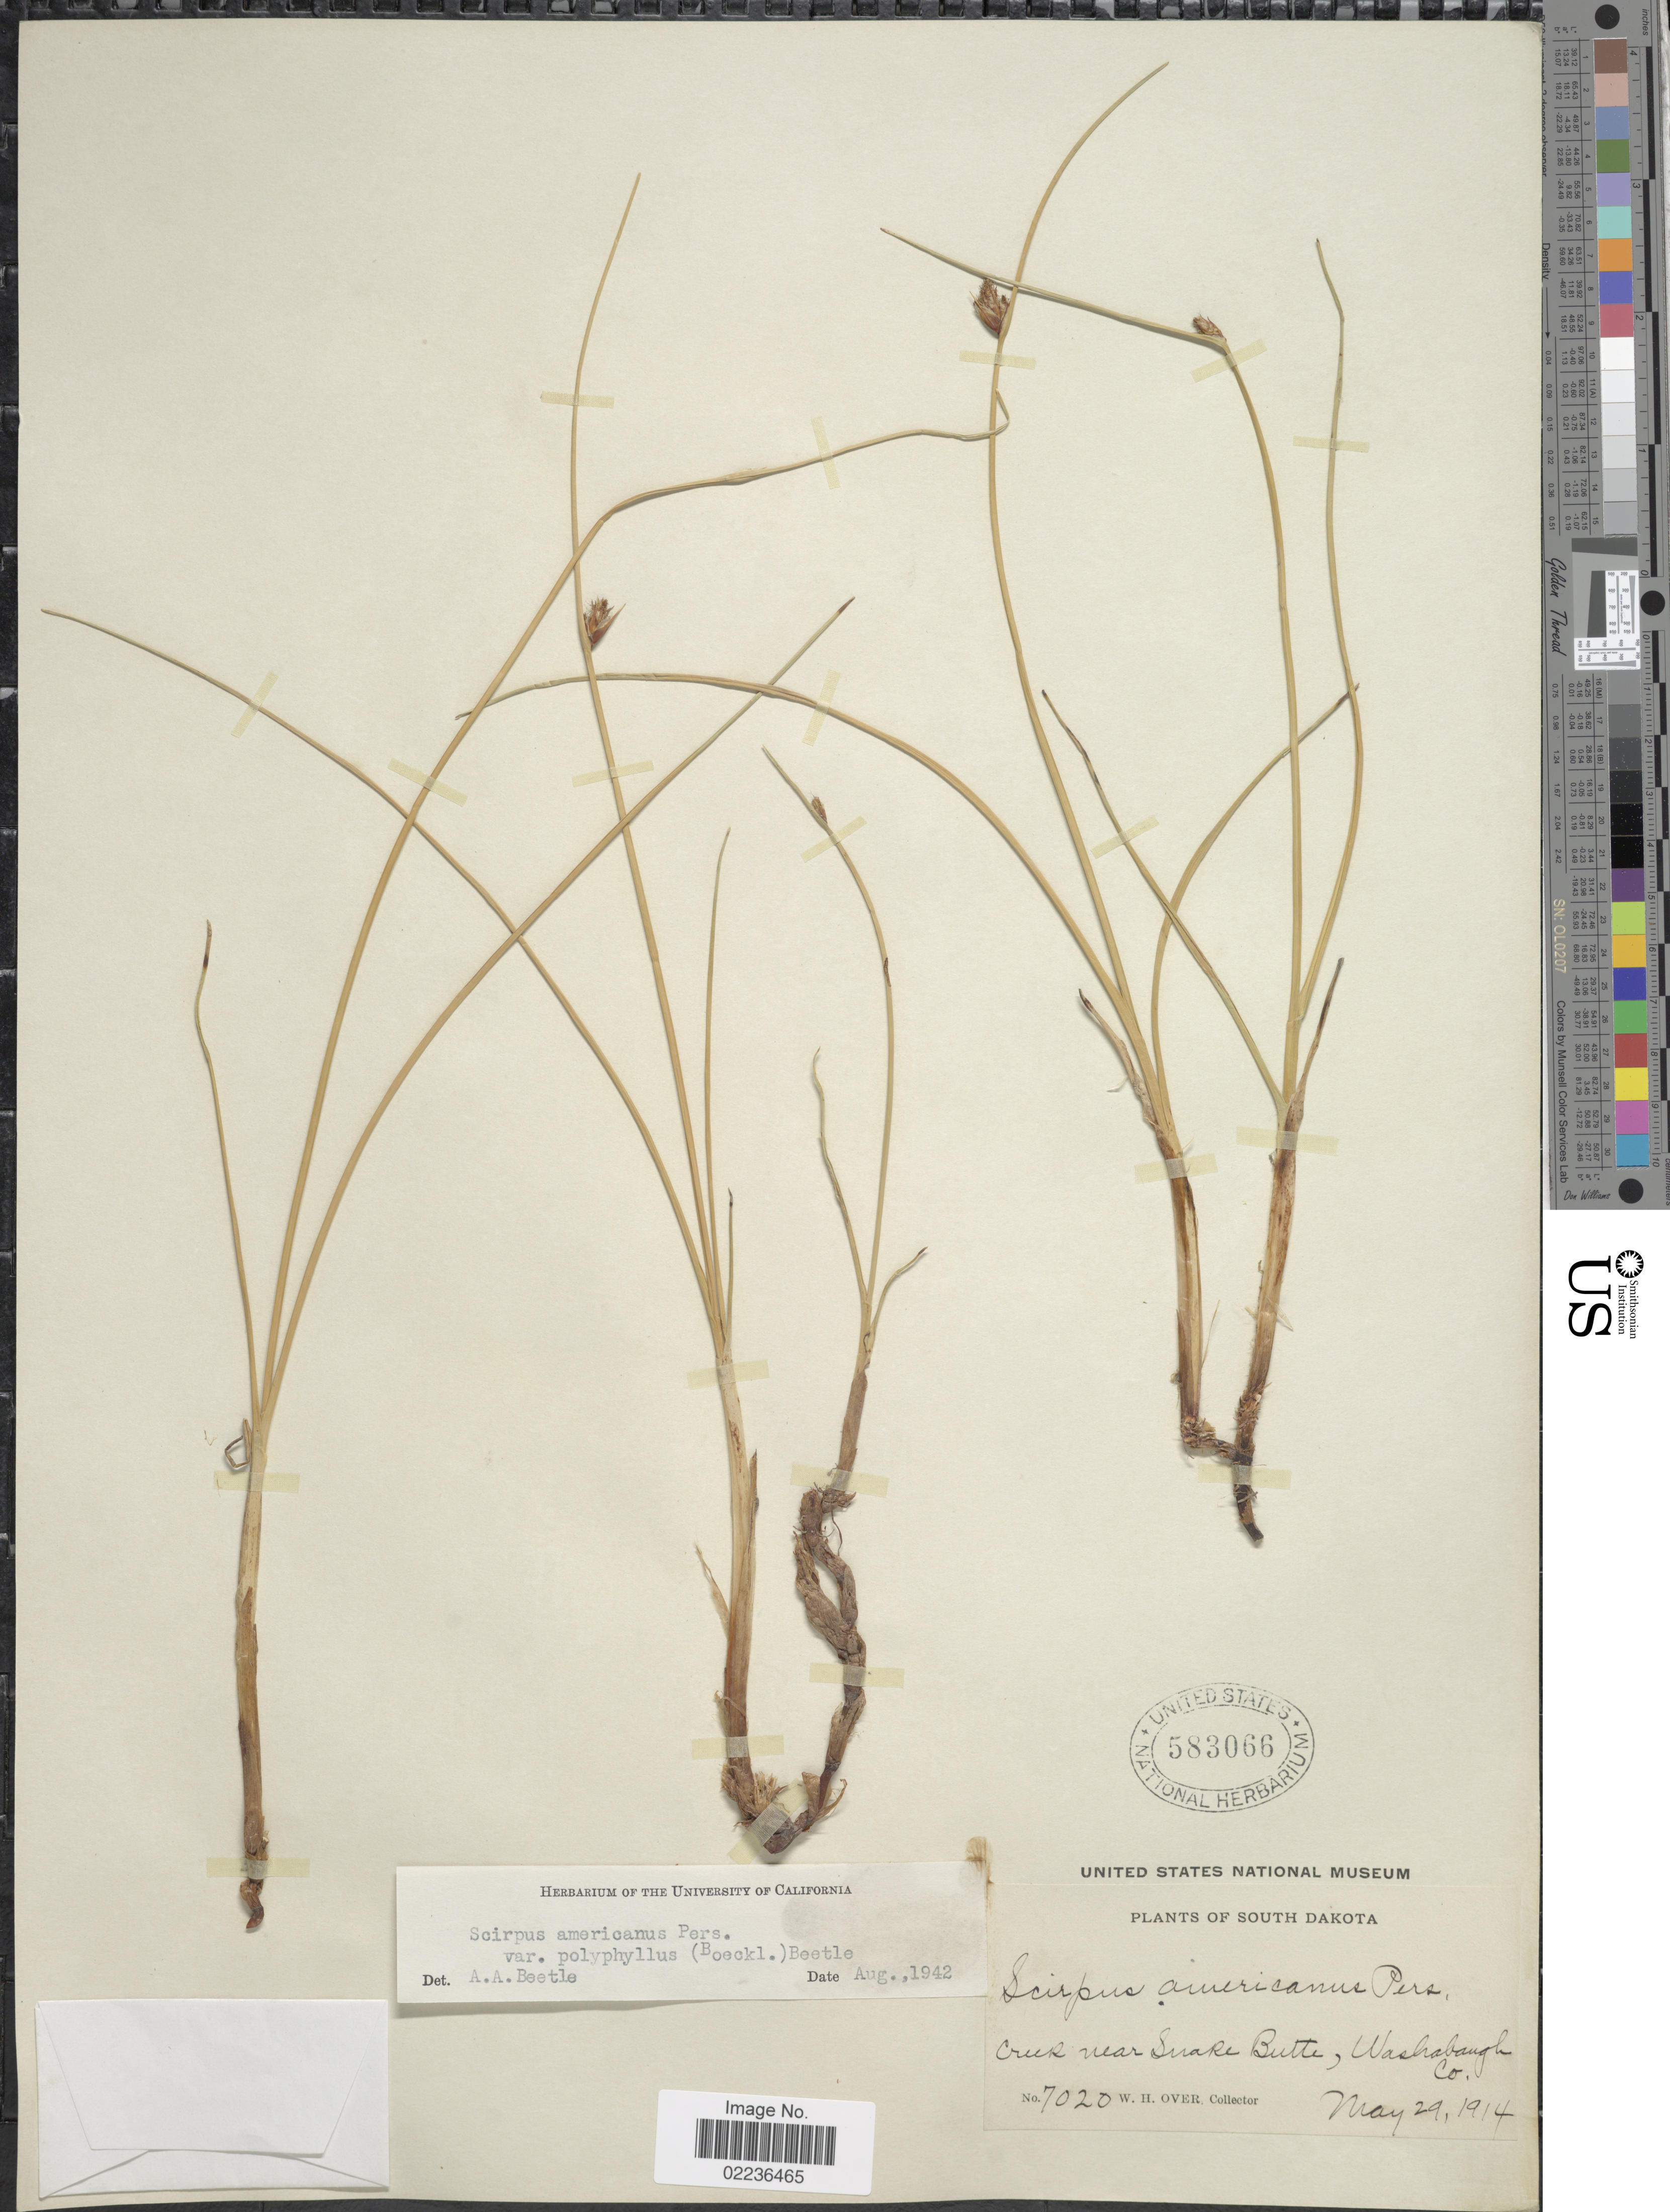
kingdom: Plantae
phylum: Tracheophyta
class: Liliopsida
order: Poales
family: Cyperaceae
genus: Schoenoplectus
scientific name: Schoenoplectus pungens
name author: (Vahl) Palla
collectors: W. Over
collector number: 7020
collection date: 1914-05-29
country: United States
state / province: South Dakota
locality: Creek near Snake Butte, Washabaugh Co.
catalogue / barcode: US 583066